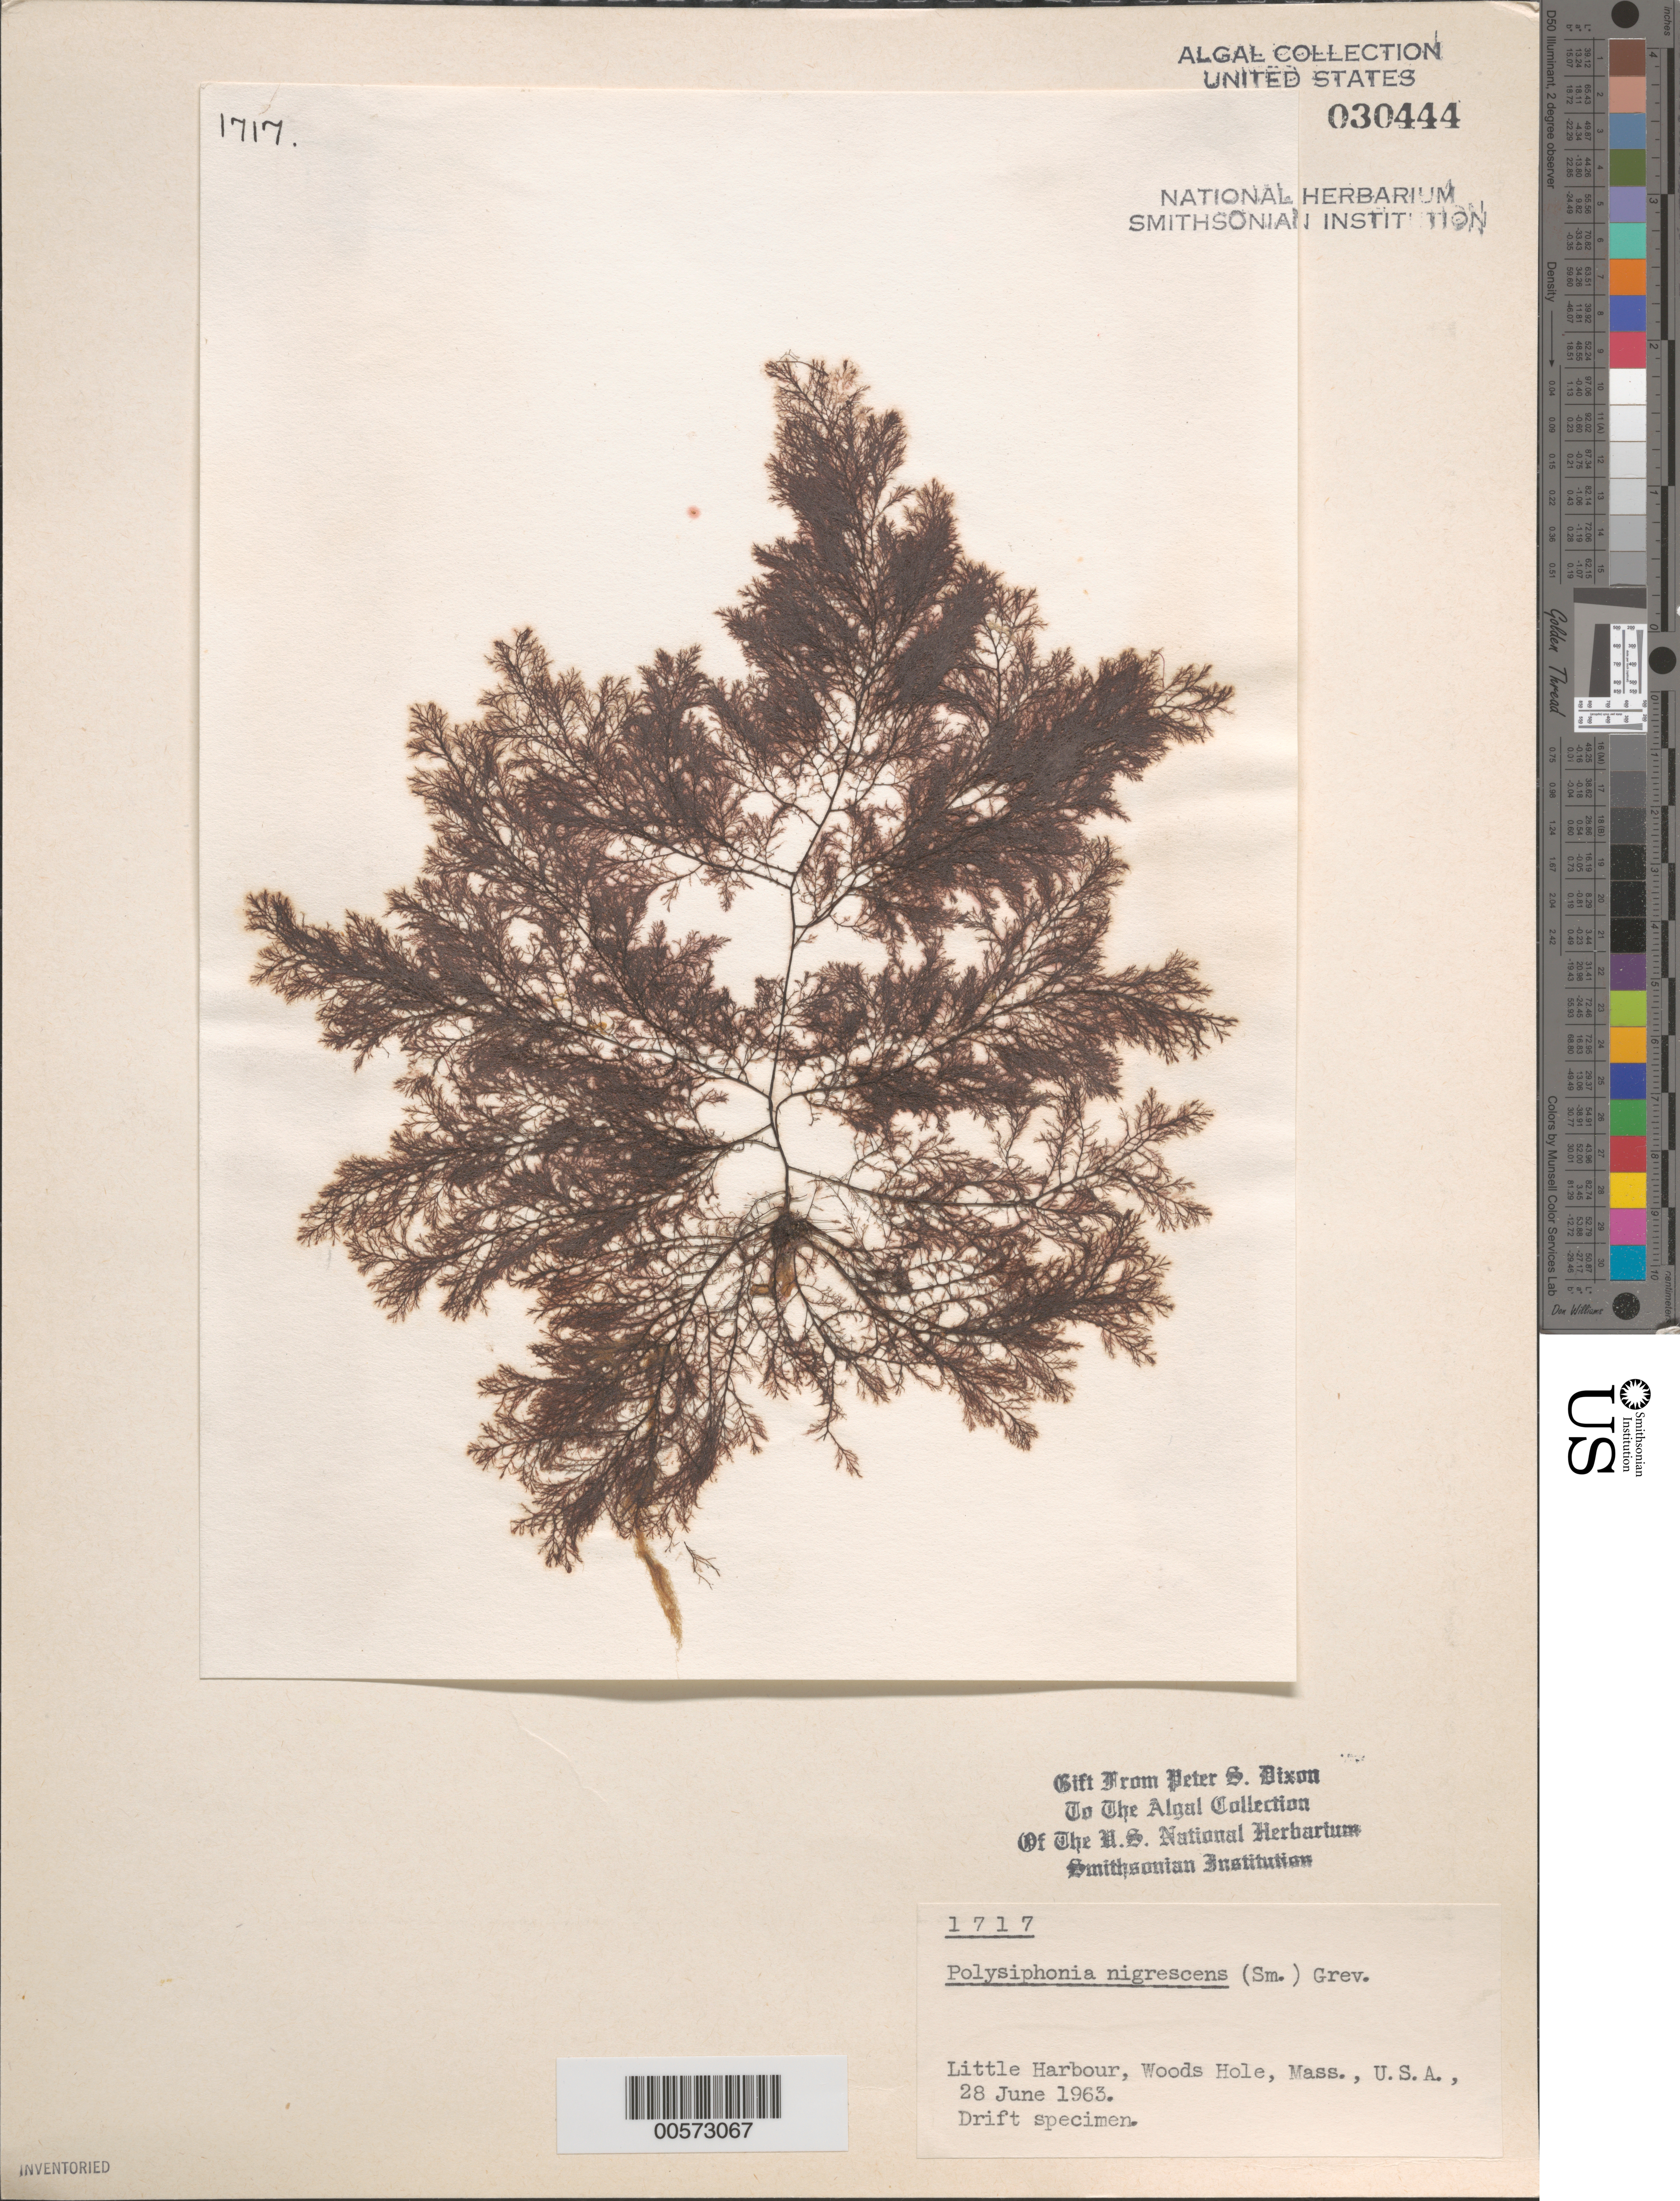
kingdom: Plantae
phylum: Rhodophyta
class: Florideophyceae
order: Ceramiales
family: Rhodomelaceae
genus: Vertebrata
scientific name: Vertebrata fucoides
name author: (Hudson) Kuntze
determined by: Algae name updating Project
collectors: P. S. Dixon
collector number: PSD 1717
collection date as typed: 28 Jun 1963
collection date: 1963-06-28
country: United States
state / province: Massachusetts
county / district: Barnstable County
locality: Woods Hole, Little Harbor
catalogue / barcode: US 30444